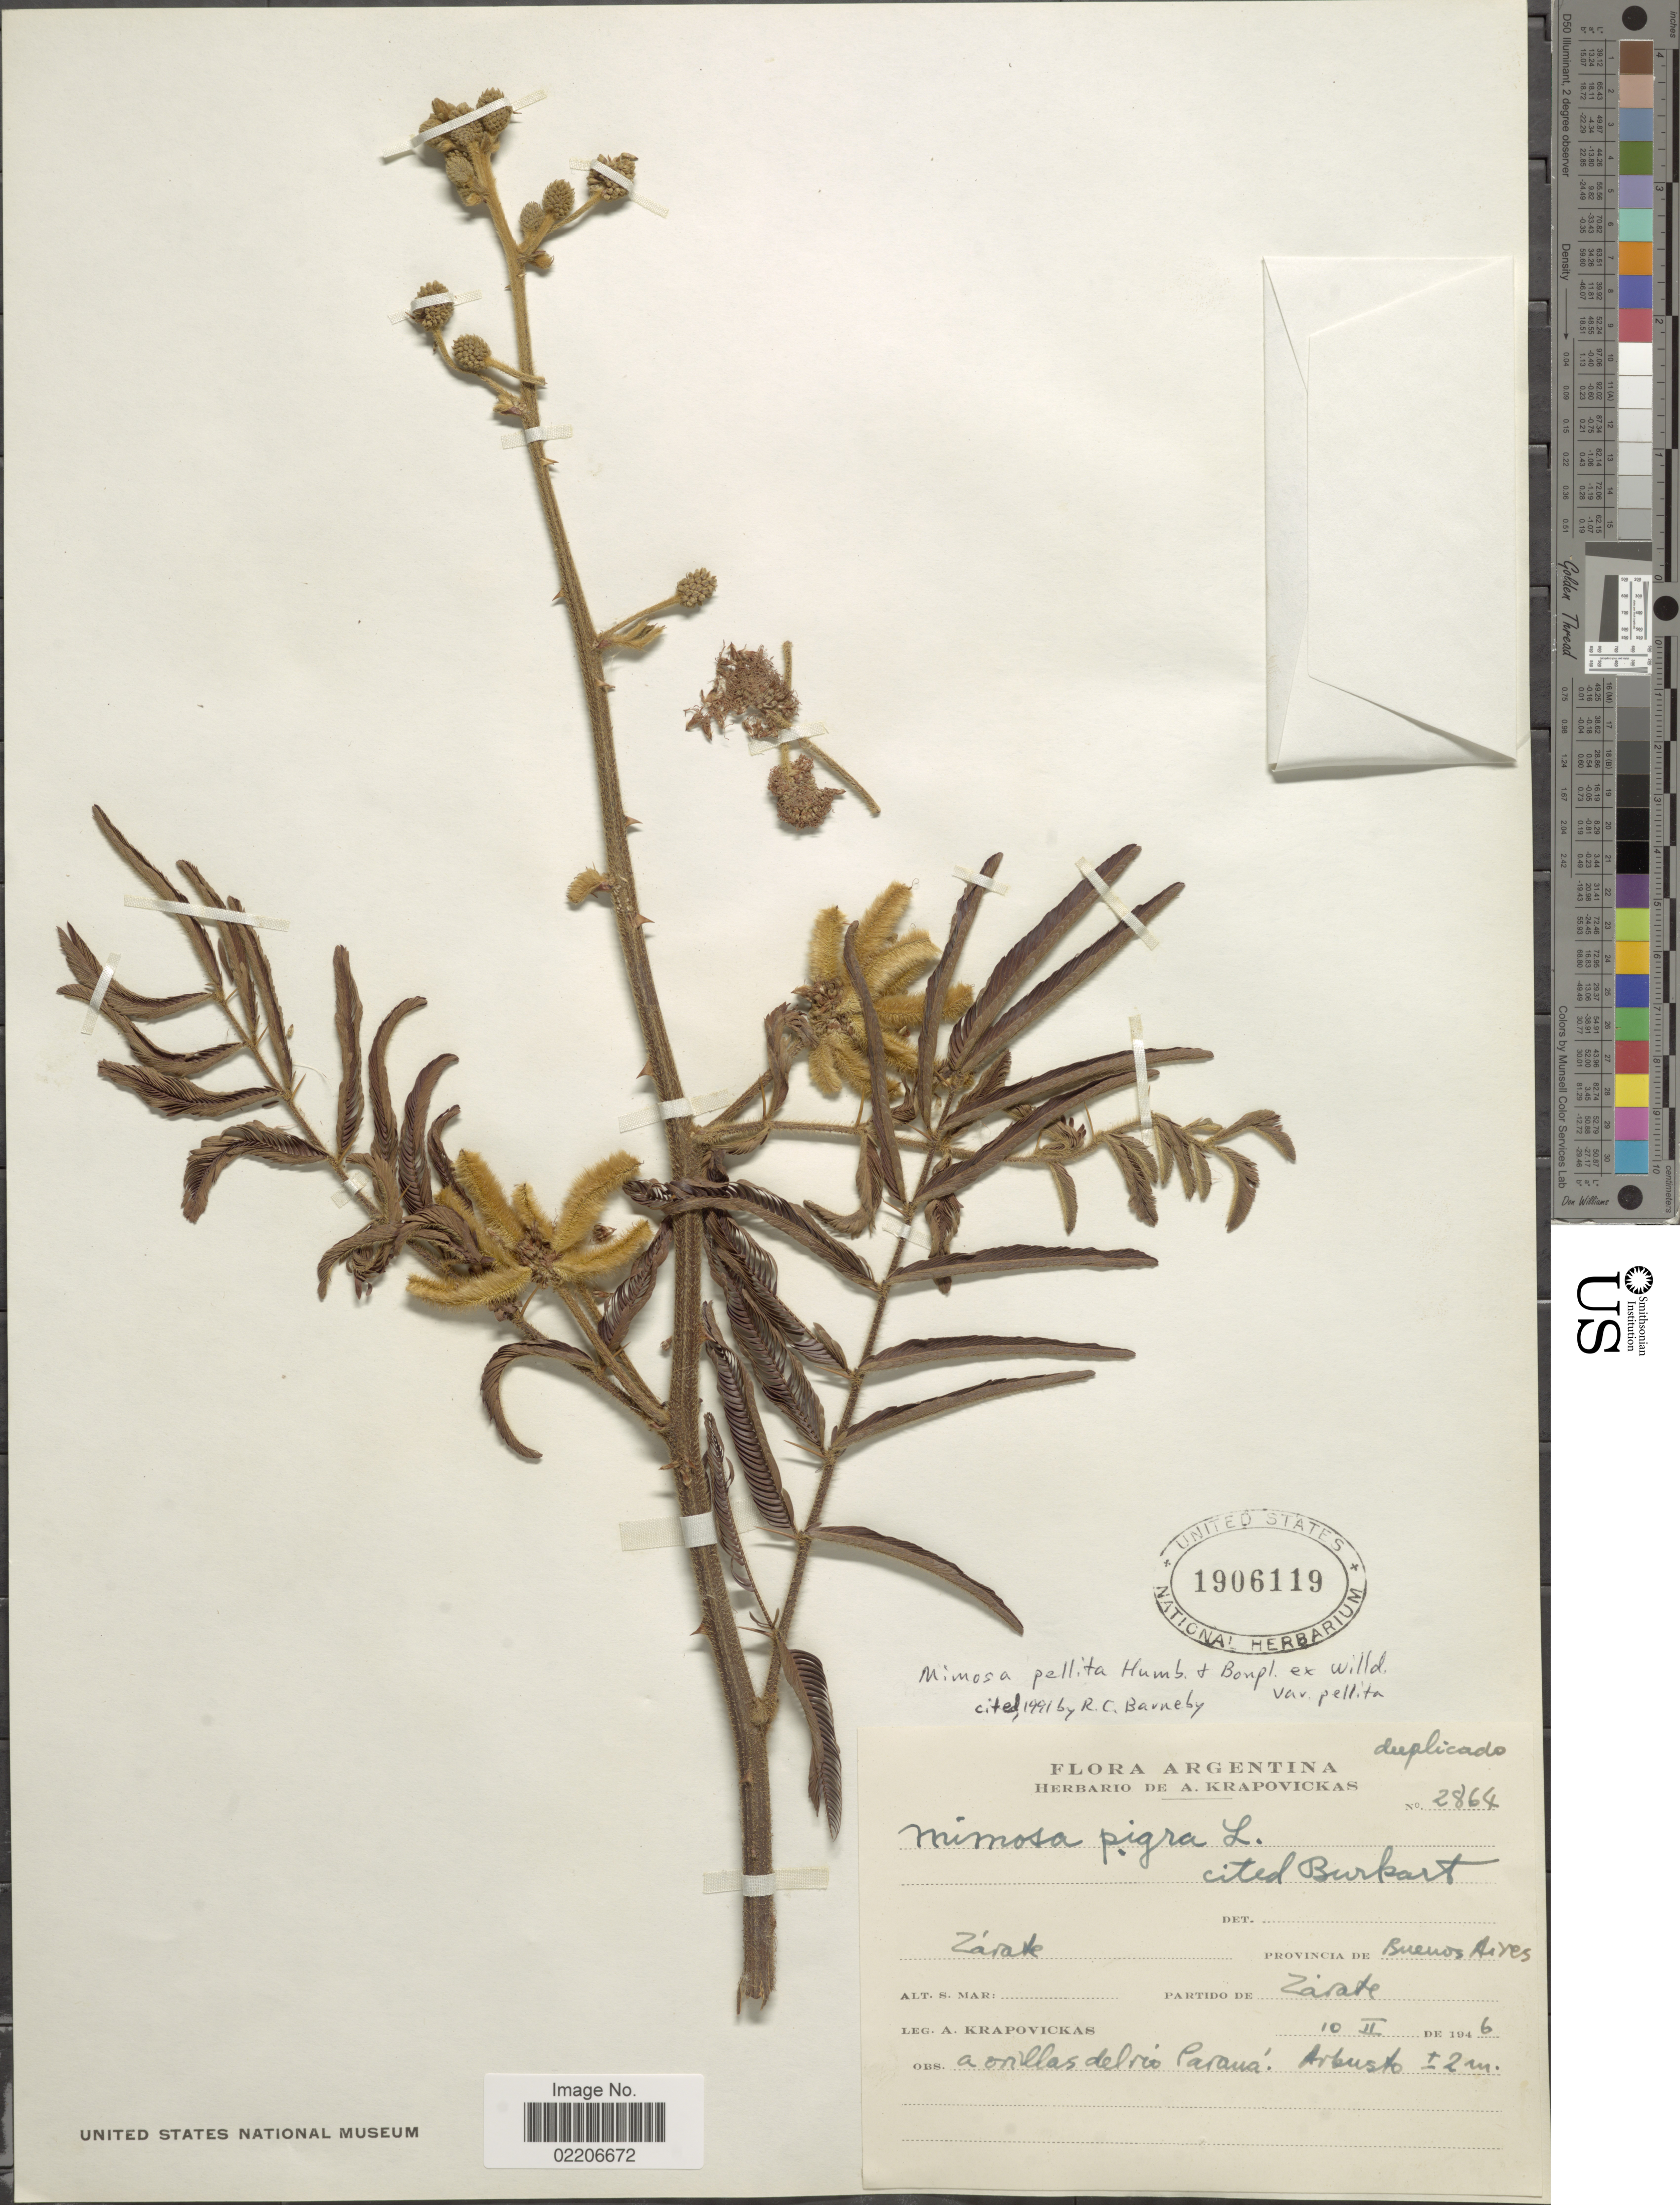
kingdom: Plantae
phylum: Tracheophyta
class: Magnoliopsida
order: Fabales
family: Fabaceae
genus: Mimosa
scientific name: Mimosa pellita var. pellita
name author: Humb. & Bonpl. ex Willd.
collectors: A. Krapovickas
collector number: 2864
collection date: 1946-02-10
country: Argentina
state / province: Buenos Aires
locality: Zárate. Provincia de Buenos Aires. Partido de Zárate. A orillas del rio Paraná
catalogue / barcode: US 1906119